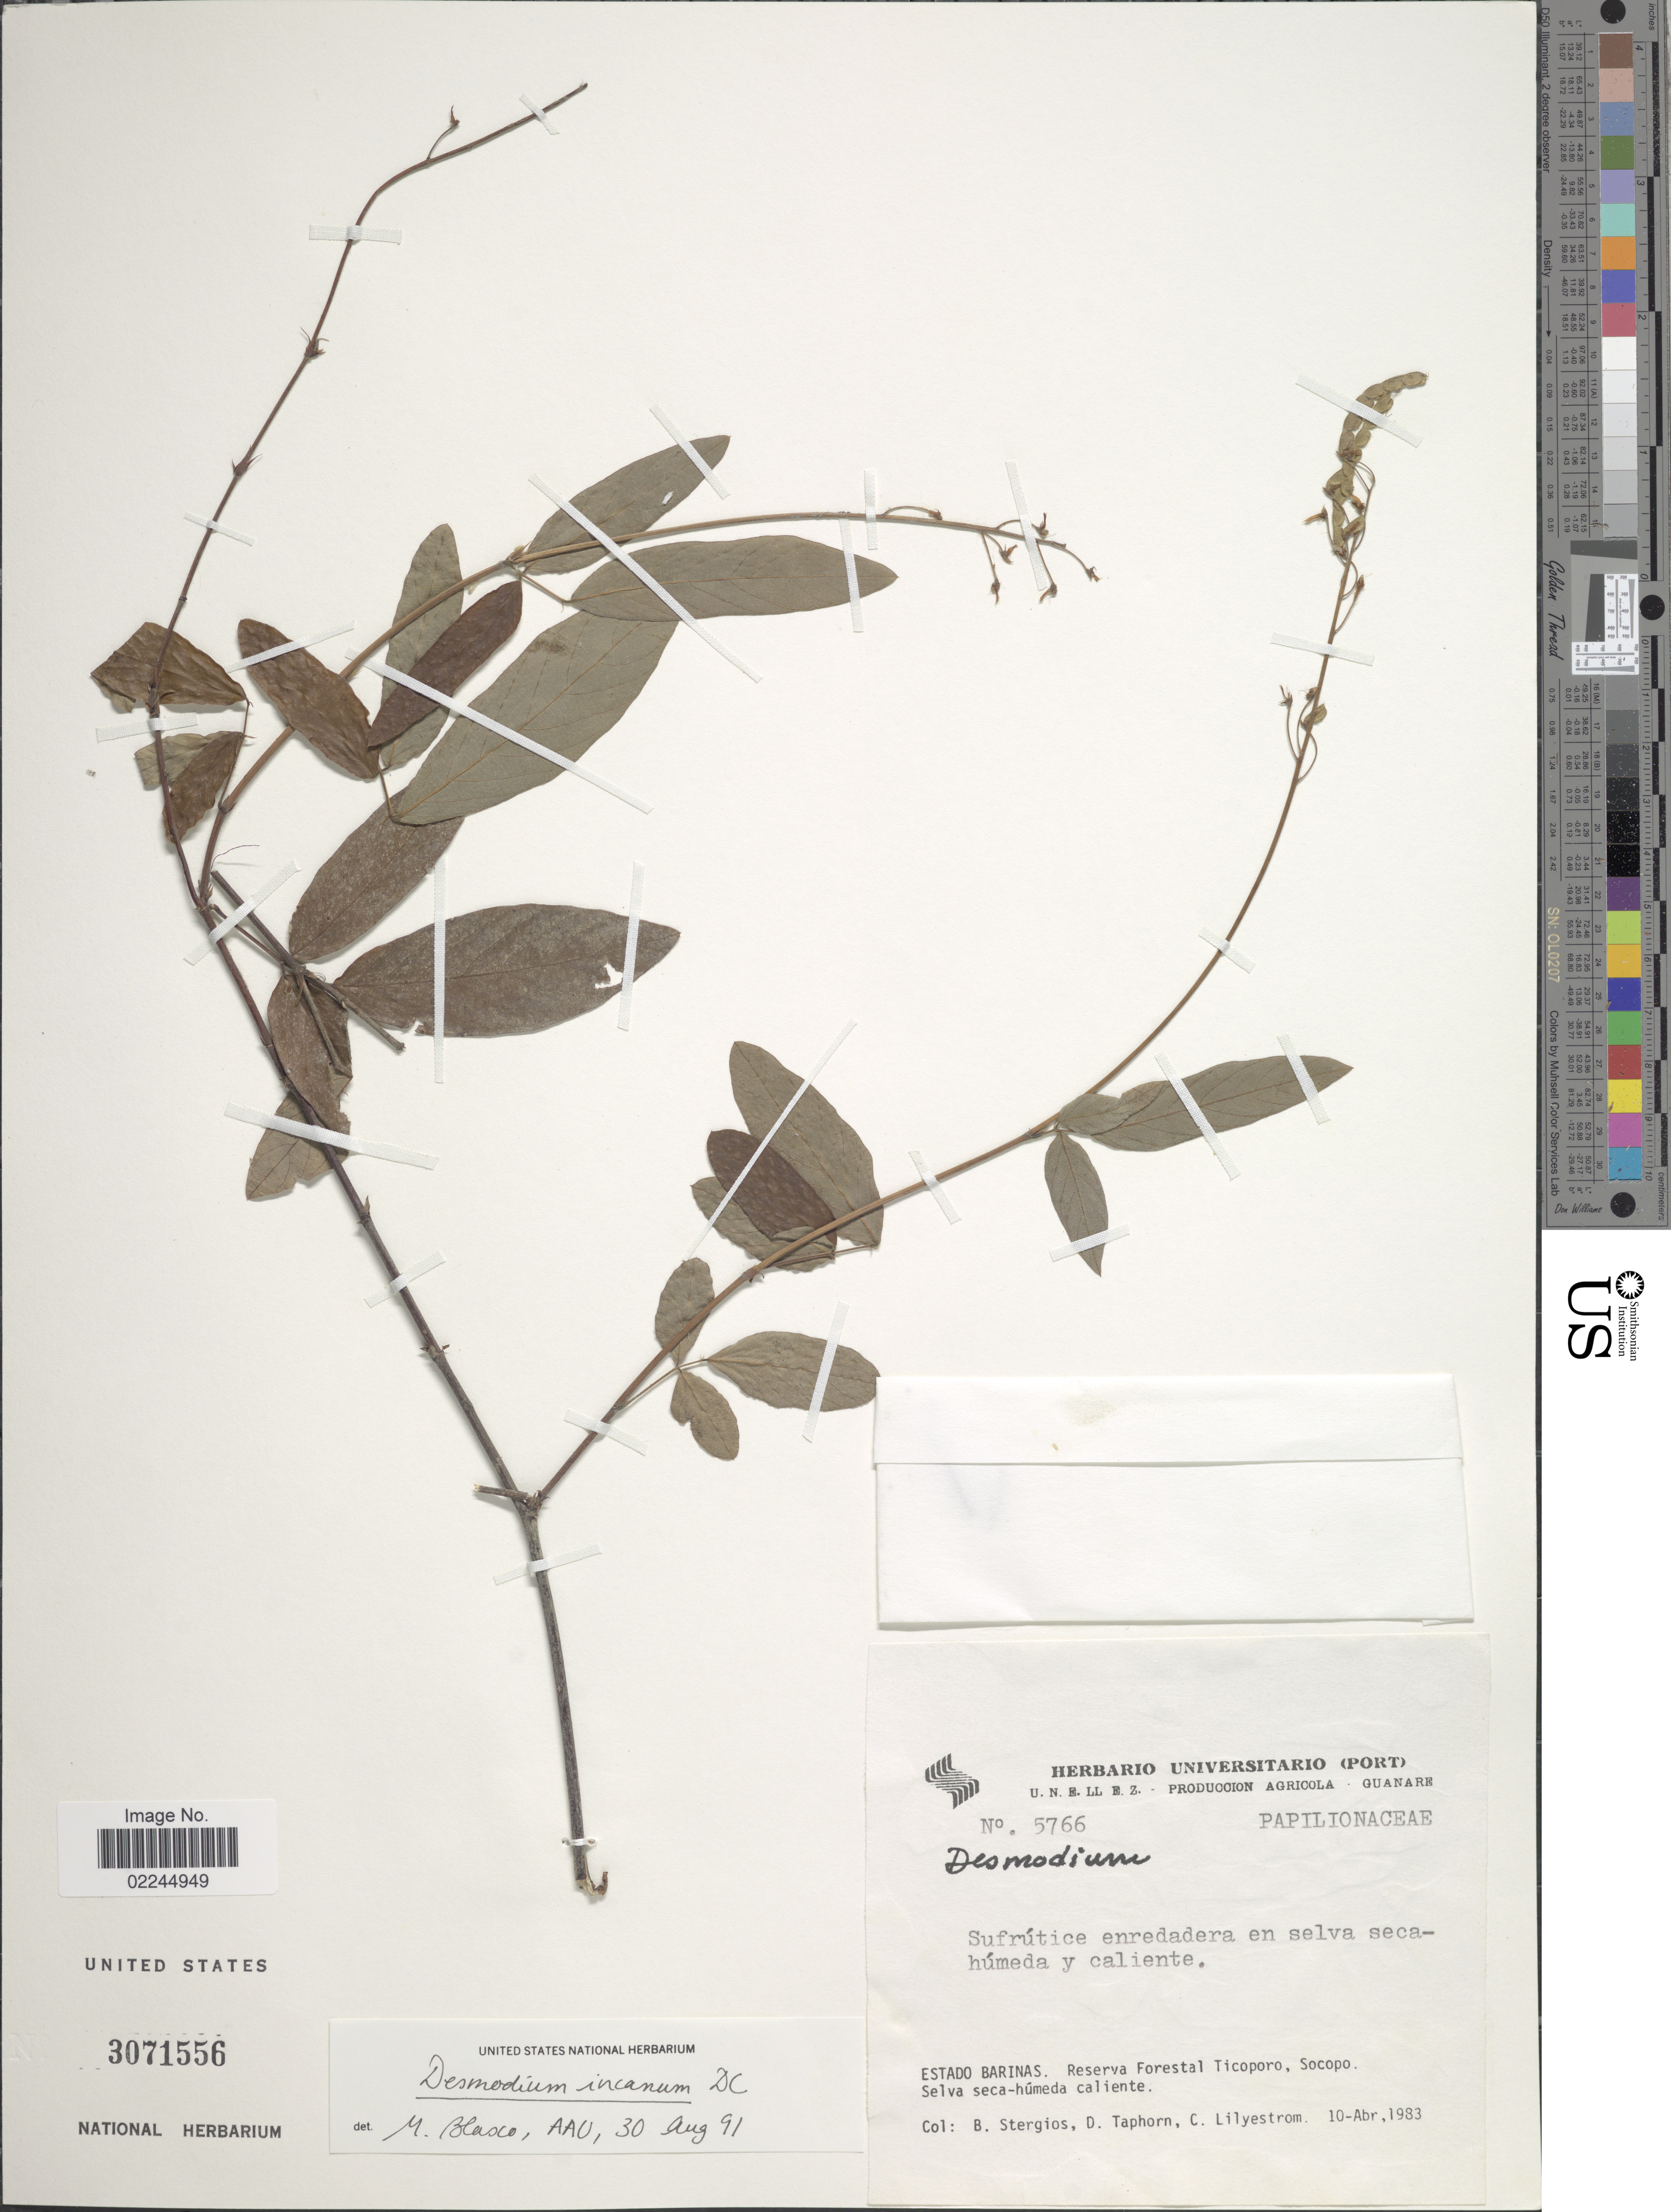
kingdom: Plantae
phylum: Tracheophyta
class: Magnoliopsida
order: Fabales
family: Fabaceae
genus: Desmodium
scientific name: Desmodium incanum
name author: (Sw.) DC.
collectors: B. G. Stergios, D. Taphorn & C. Lilyestrom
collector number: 5766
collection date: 1983-04-10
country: Venezuela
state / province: Barinas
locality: Reserva Forestal Ticoporo. Socopo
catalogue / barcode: US 3071556